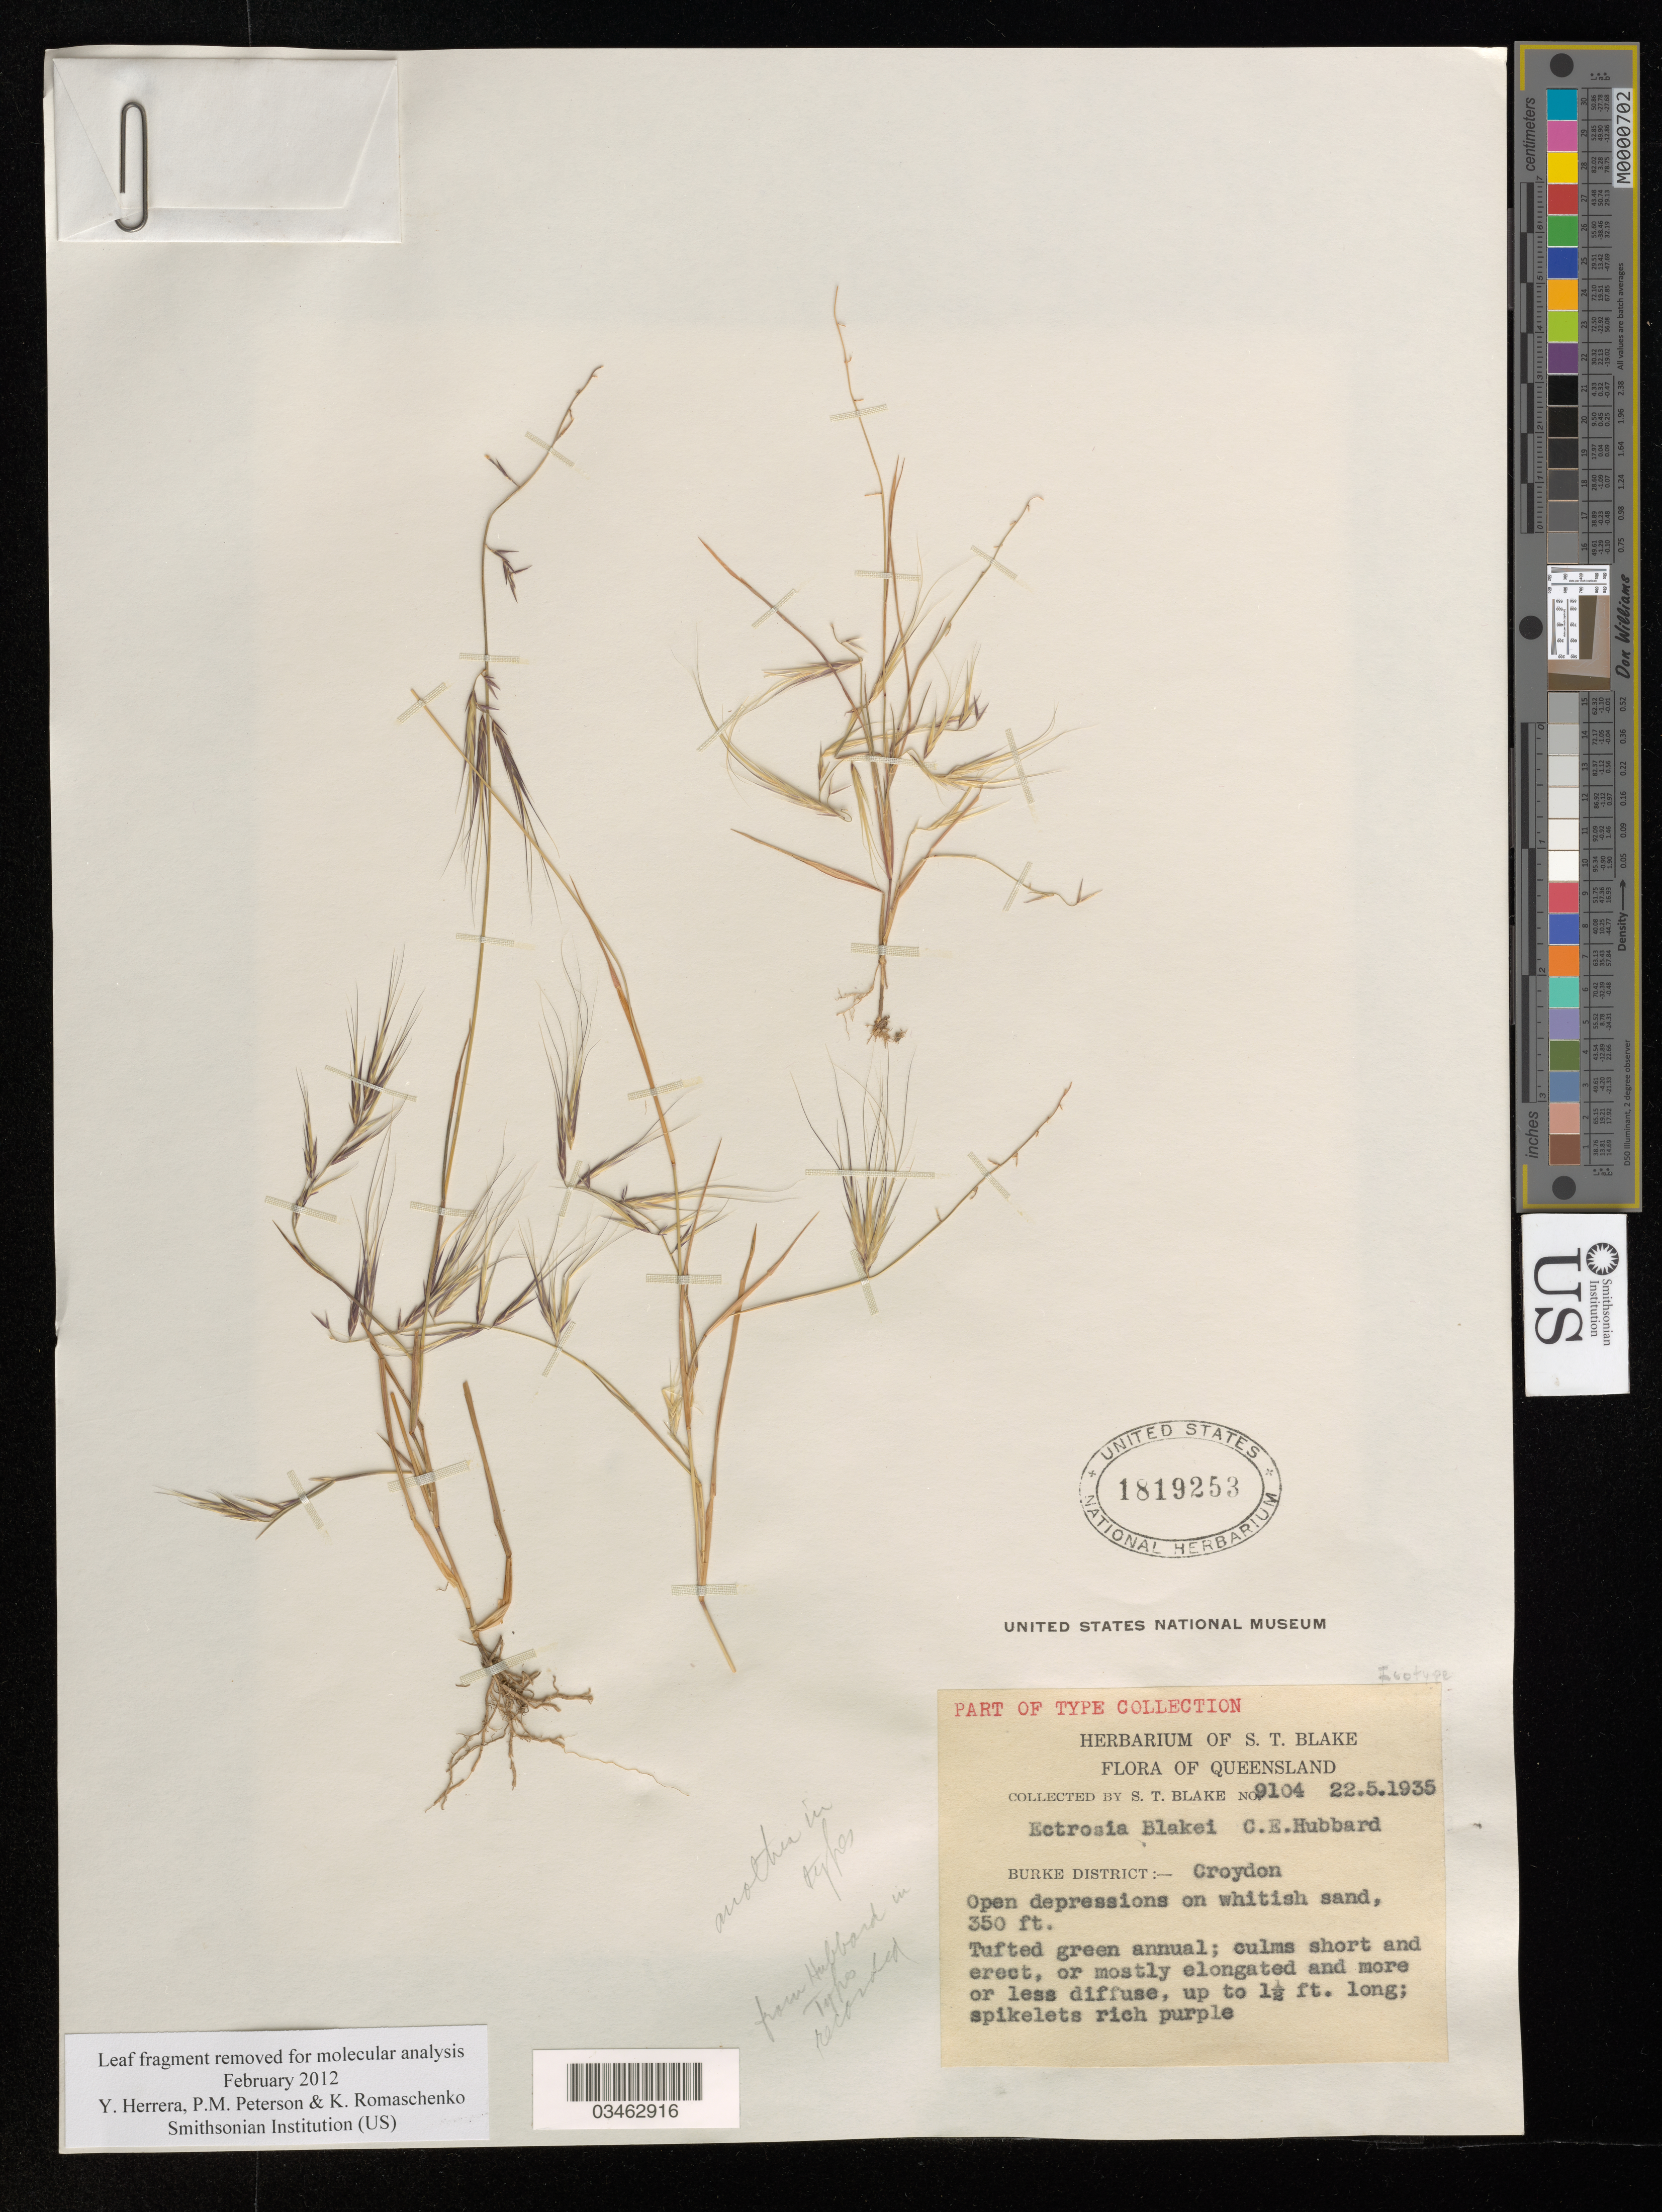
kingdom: Plantae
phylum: Tracheophyta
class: Liliopsida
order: Poales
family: Poaceae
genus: Ectrosia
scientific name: Ectrosia blakei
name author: C.E. Hubb.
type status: Isotype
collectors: S. T. Blake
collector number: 9104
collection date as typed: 22 May 1935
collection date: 1935-05-22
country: Australia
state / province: Queensland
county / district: Burke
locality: Croydon.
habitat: Open depressions on whitish sand, 350ft.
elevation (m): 107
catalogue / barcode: US 1819253